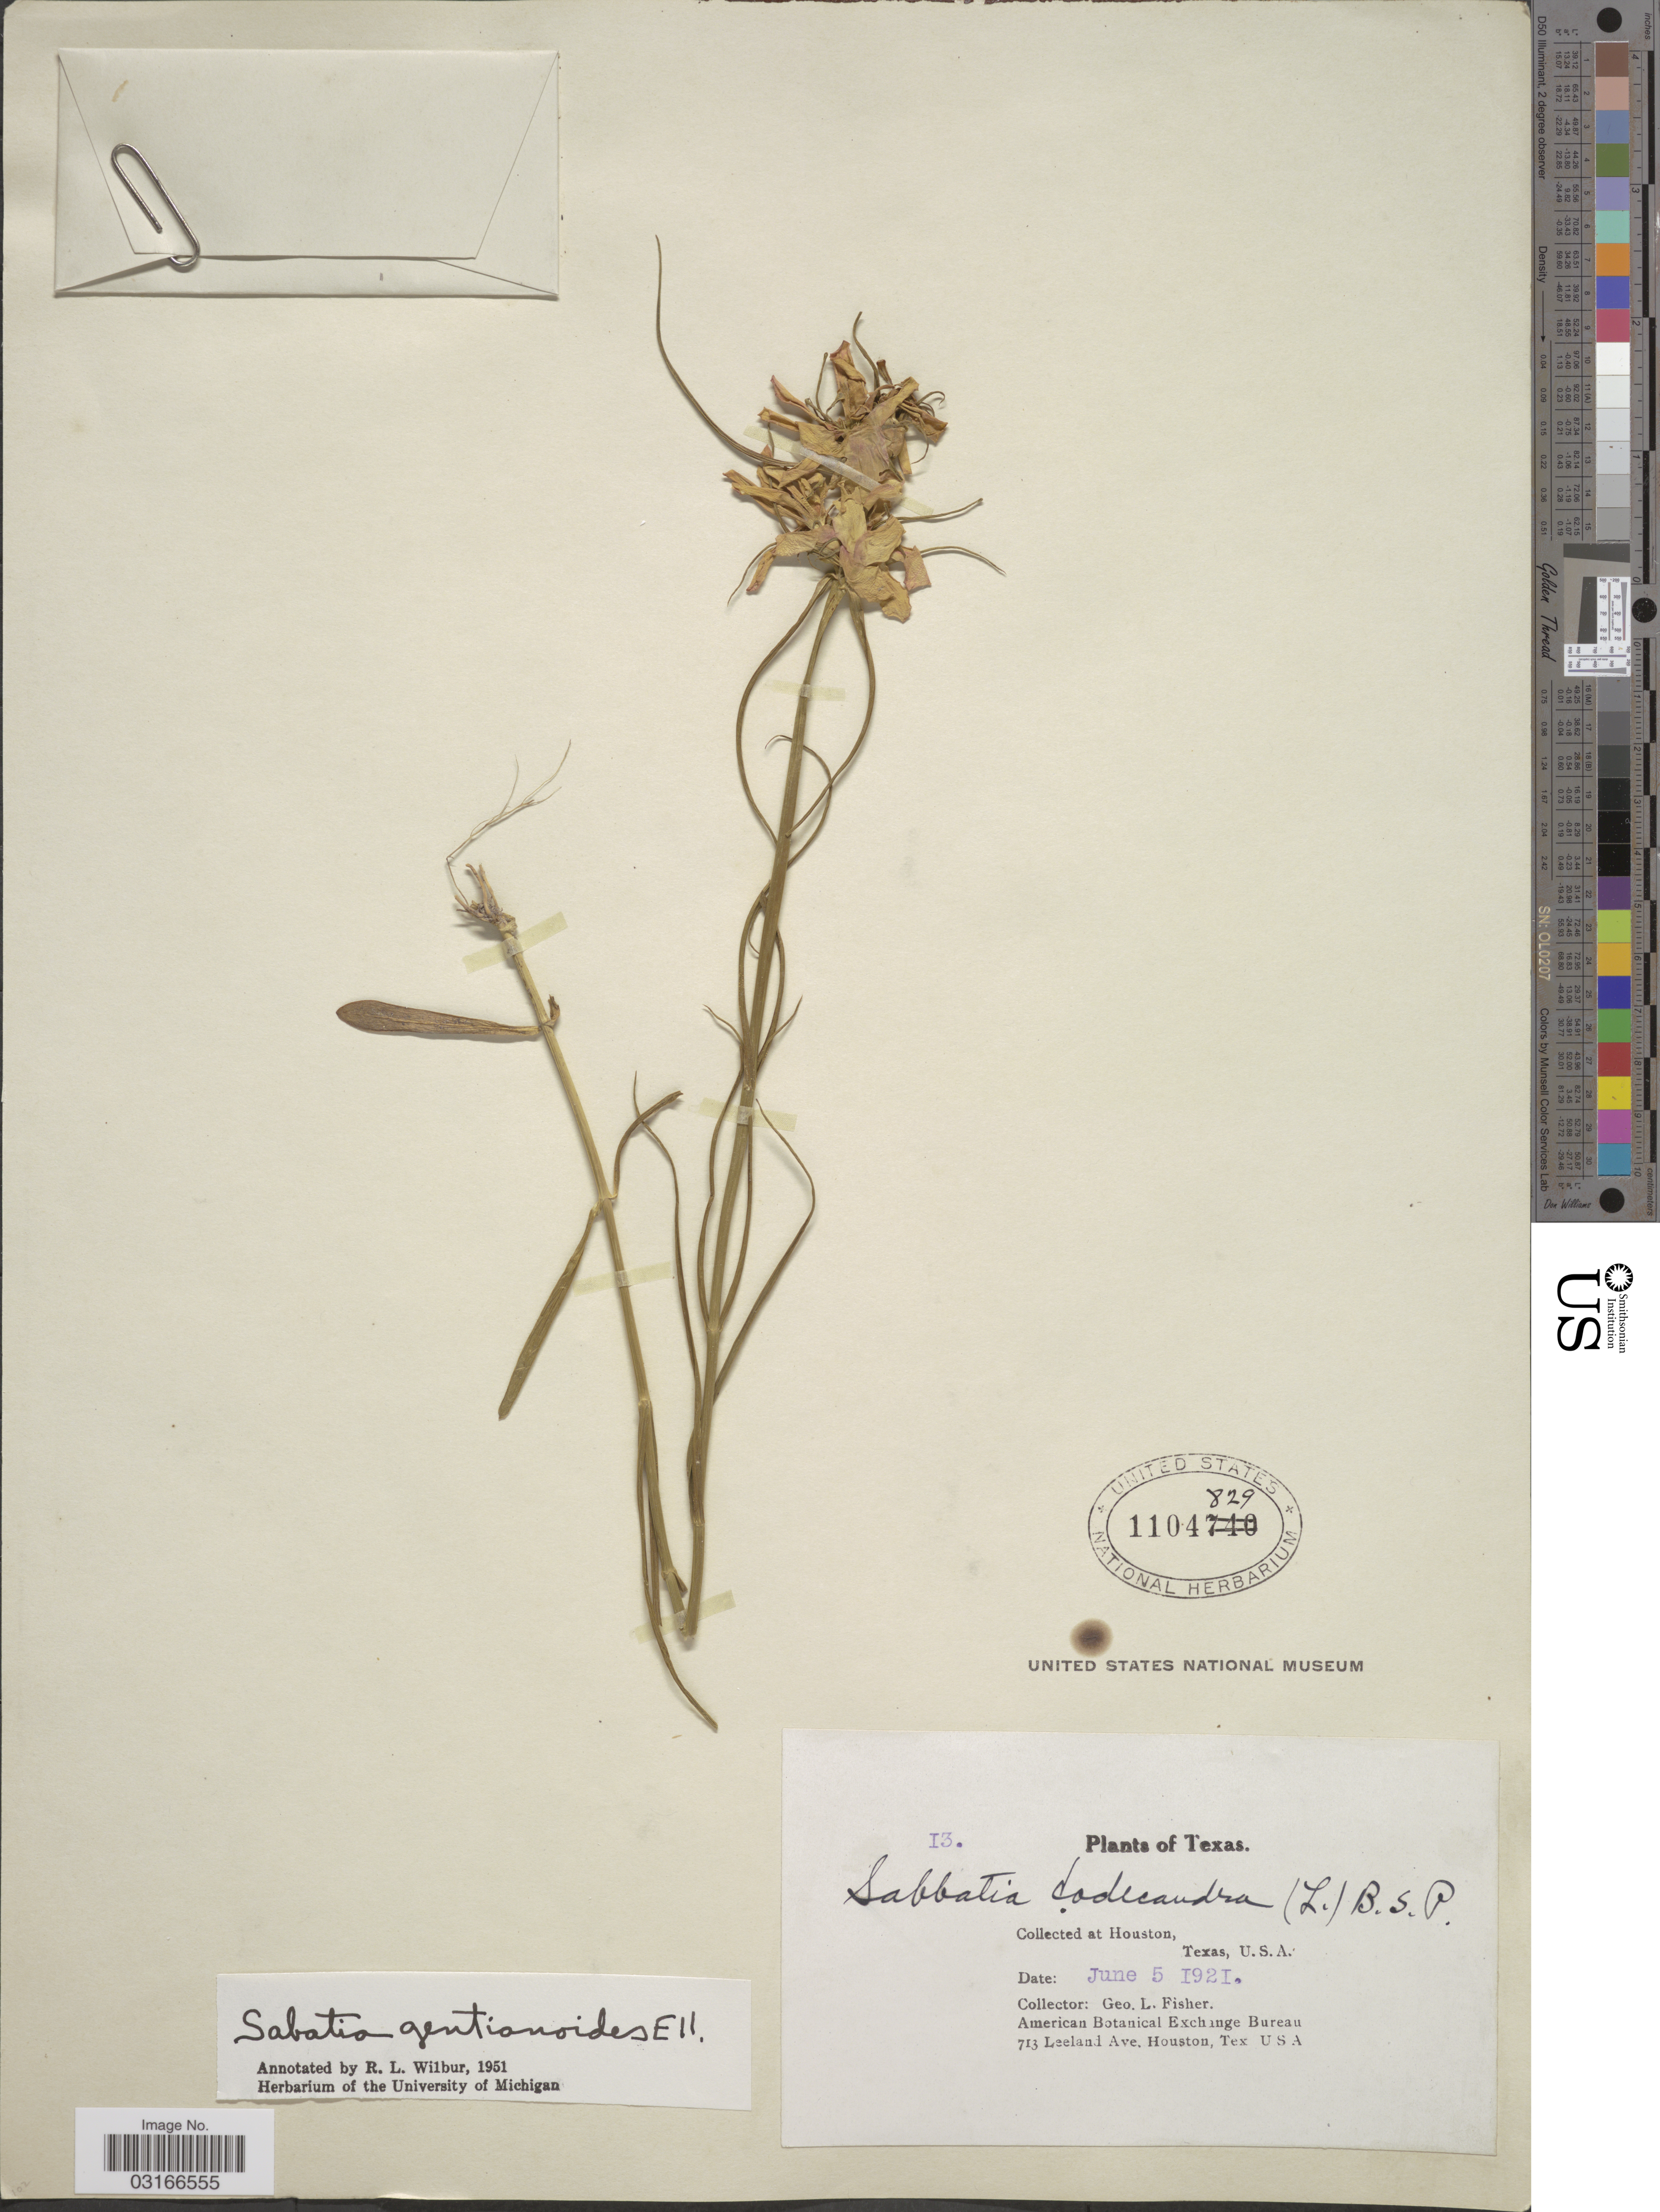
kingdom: Plantae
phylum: Tracheophyta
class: Magnoliopsida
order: Gentianales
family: Gentianaceae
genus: Sabatia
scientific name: Sabatia gentianoides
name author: Elliott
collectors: G. L. Fisher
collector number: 13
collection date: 1921-06-05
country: United States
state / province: Texas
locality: Houston, Texas.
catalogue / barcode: US 1104829